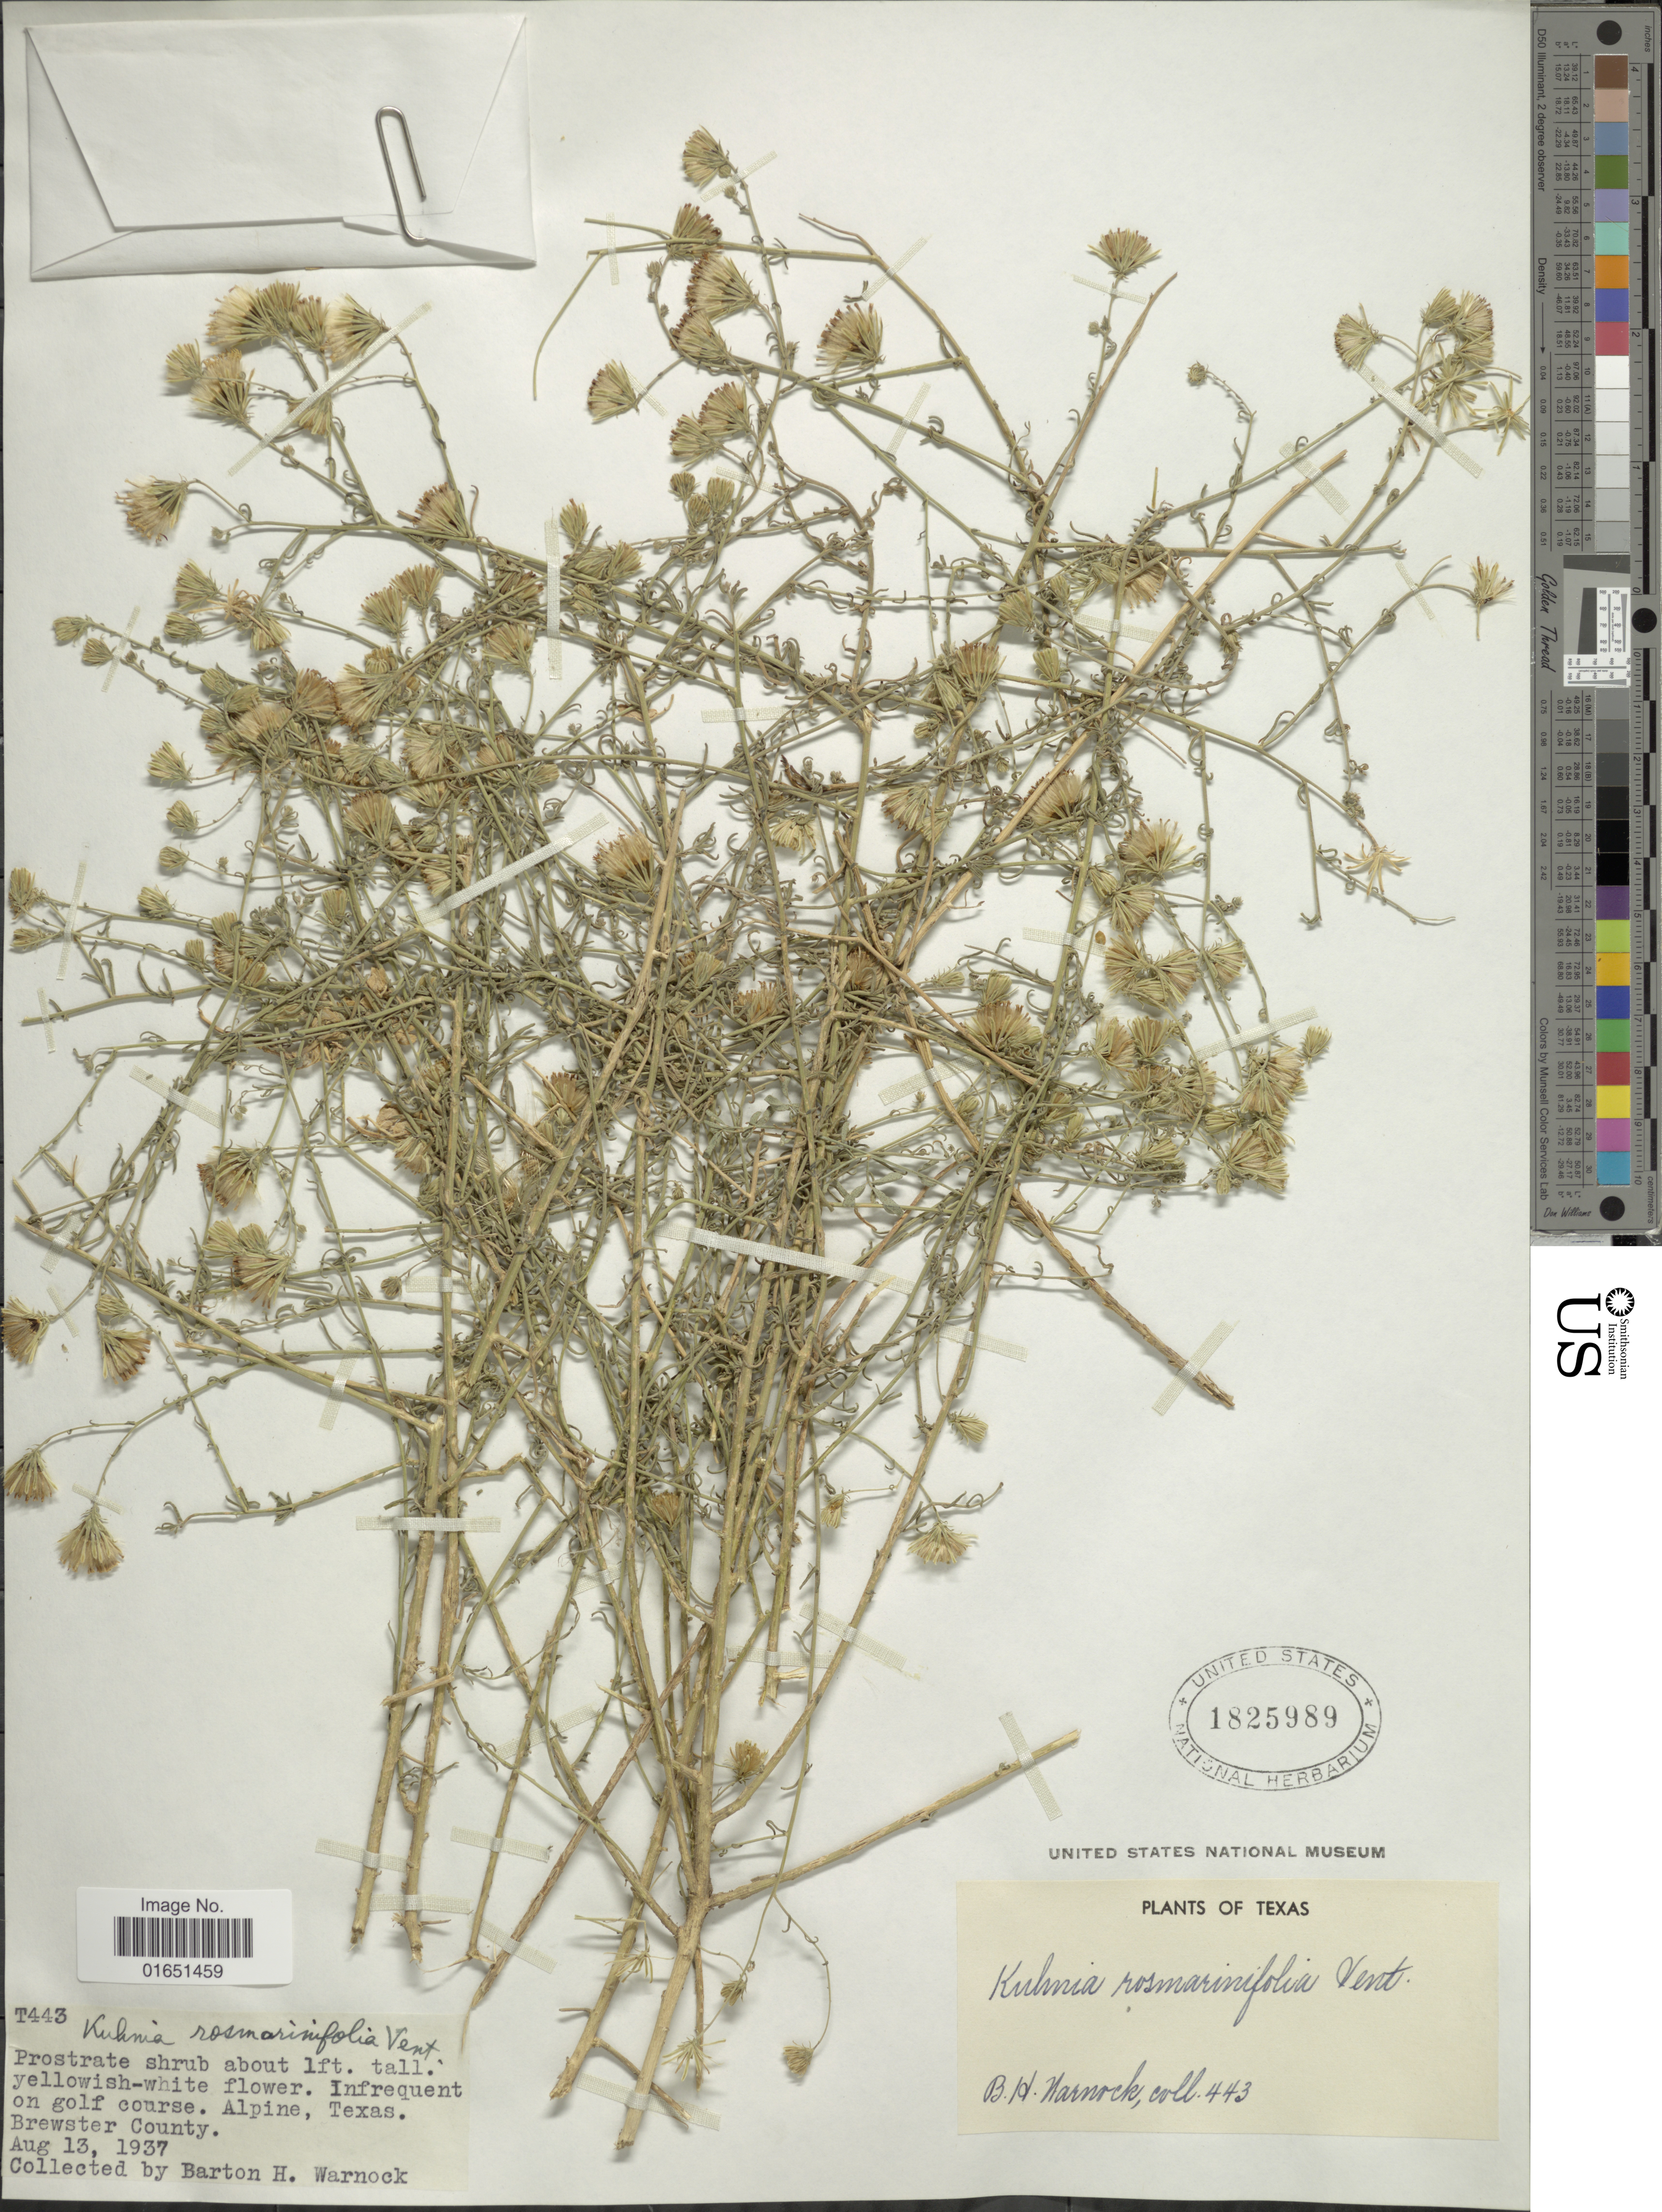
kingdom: Plantae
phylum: Tracheophyta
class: Magnoliopsida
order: Asterales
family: Asteraceae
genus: Brickellia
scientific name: Brickellia rosmarinifolia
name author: (Vent.) W.A. Weber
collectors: B. H. Warnock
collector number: T443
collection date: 1937-08-13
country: United States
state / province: Texas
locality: Infrequent on golf course. Alpine, Brewster County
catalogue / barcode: US 1825989